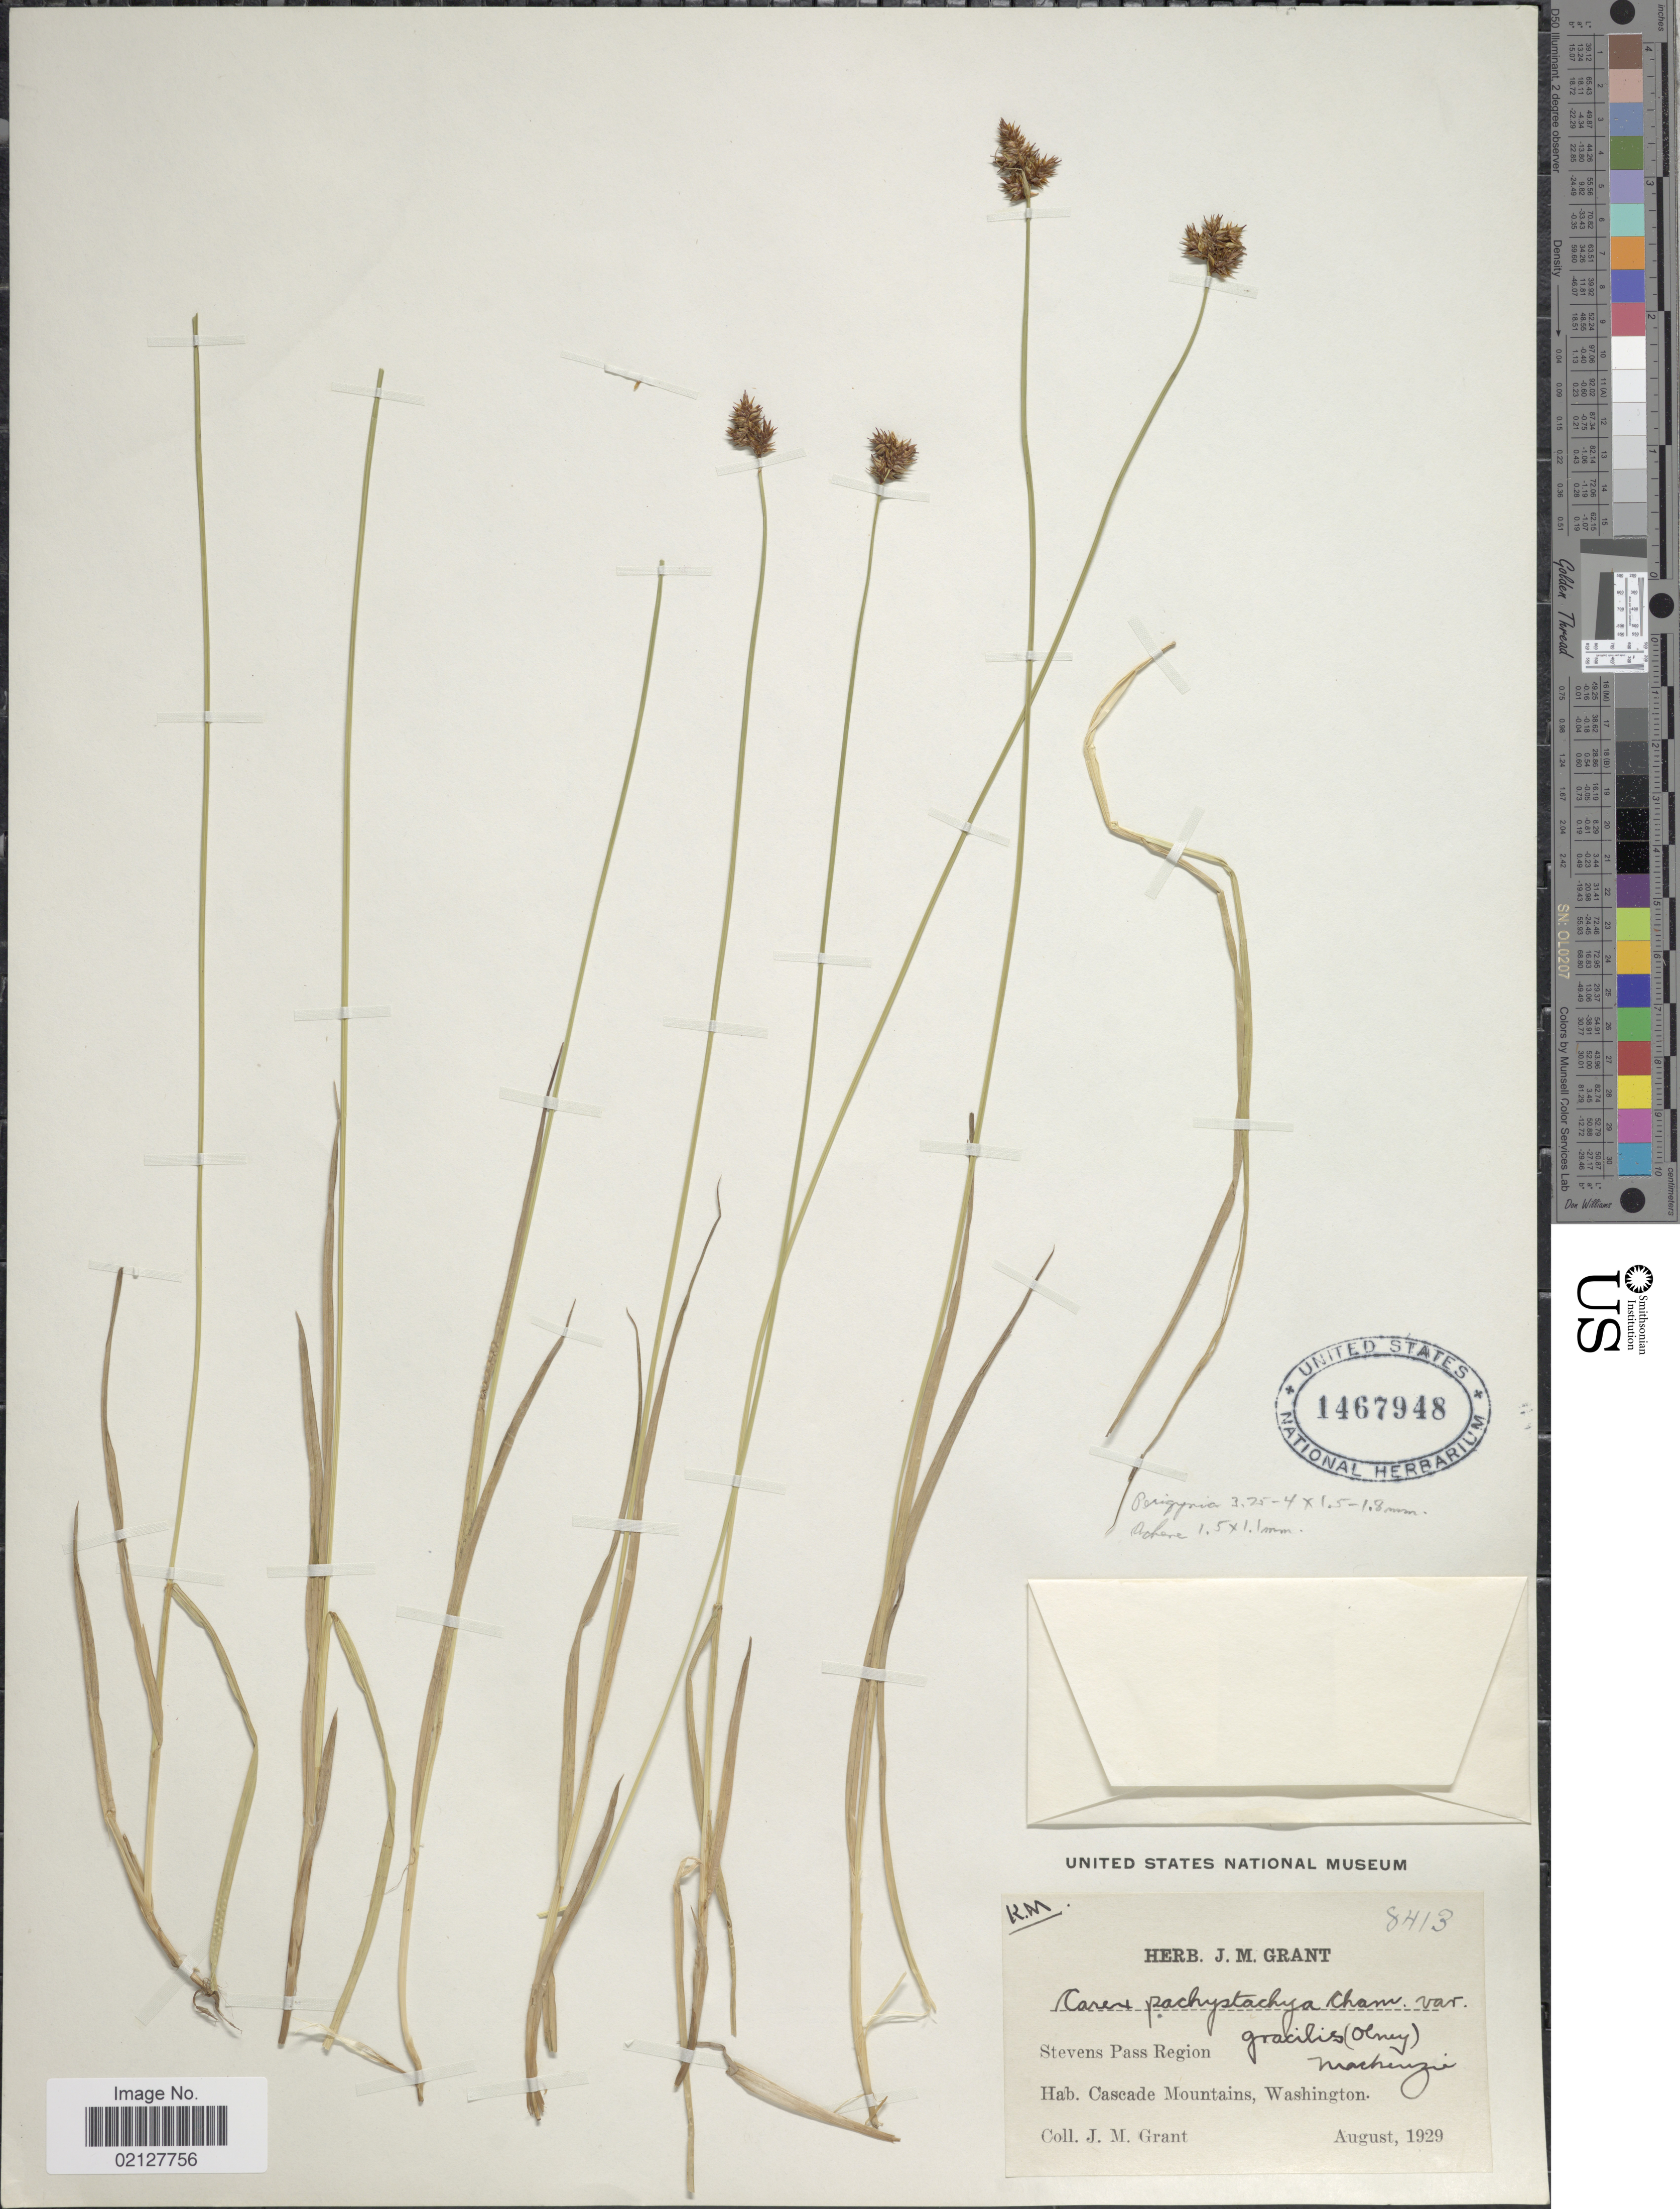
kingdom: Plantae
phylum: Tracheophyta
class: Liliopsida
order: Poales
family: Cyperaceae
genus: Carex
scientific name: Carex pachystachya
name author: Cham. ex Steud.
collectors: J. M. Grant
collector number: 8413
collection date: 1929-08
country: United States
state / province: Washington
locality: Stevens Pass Region. Cascade Mountains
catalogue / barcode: US 1467948